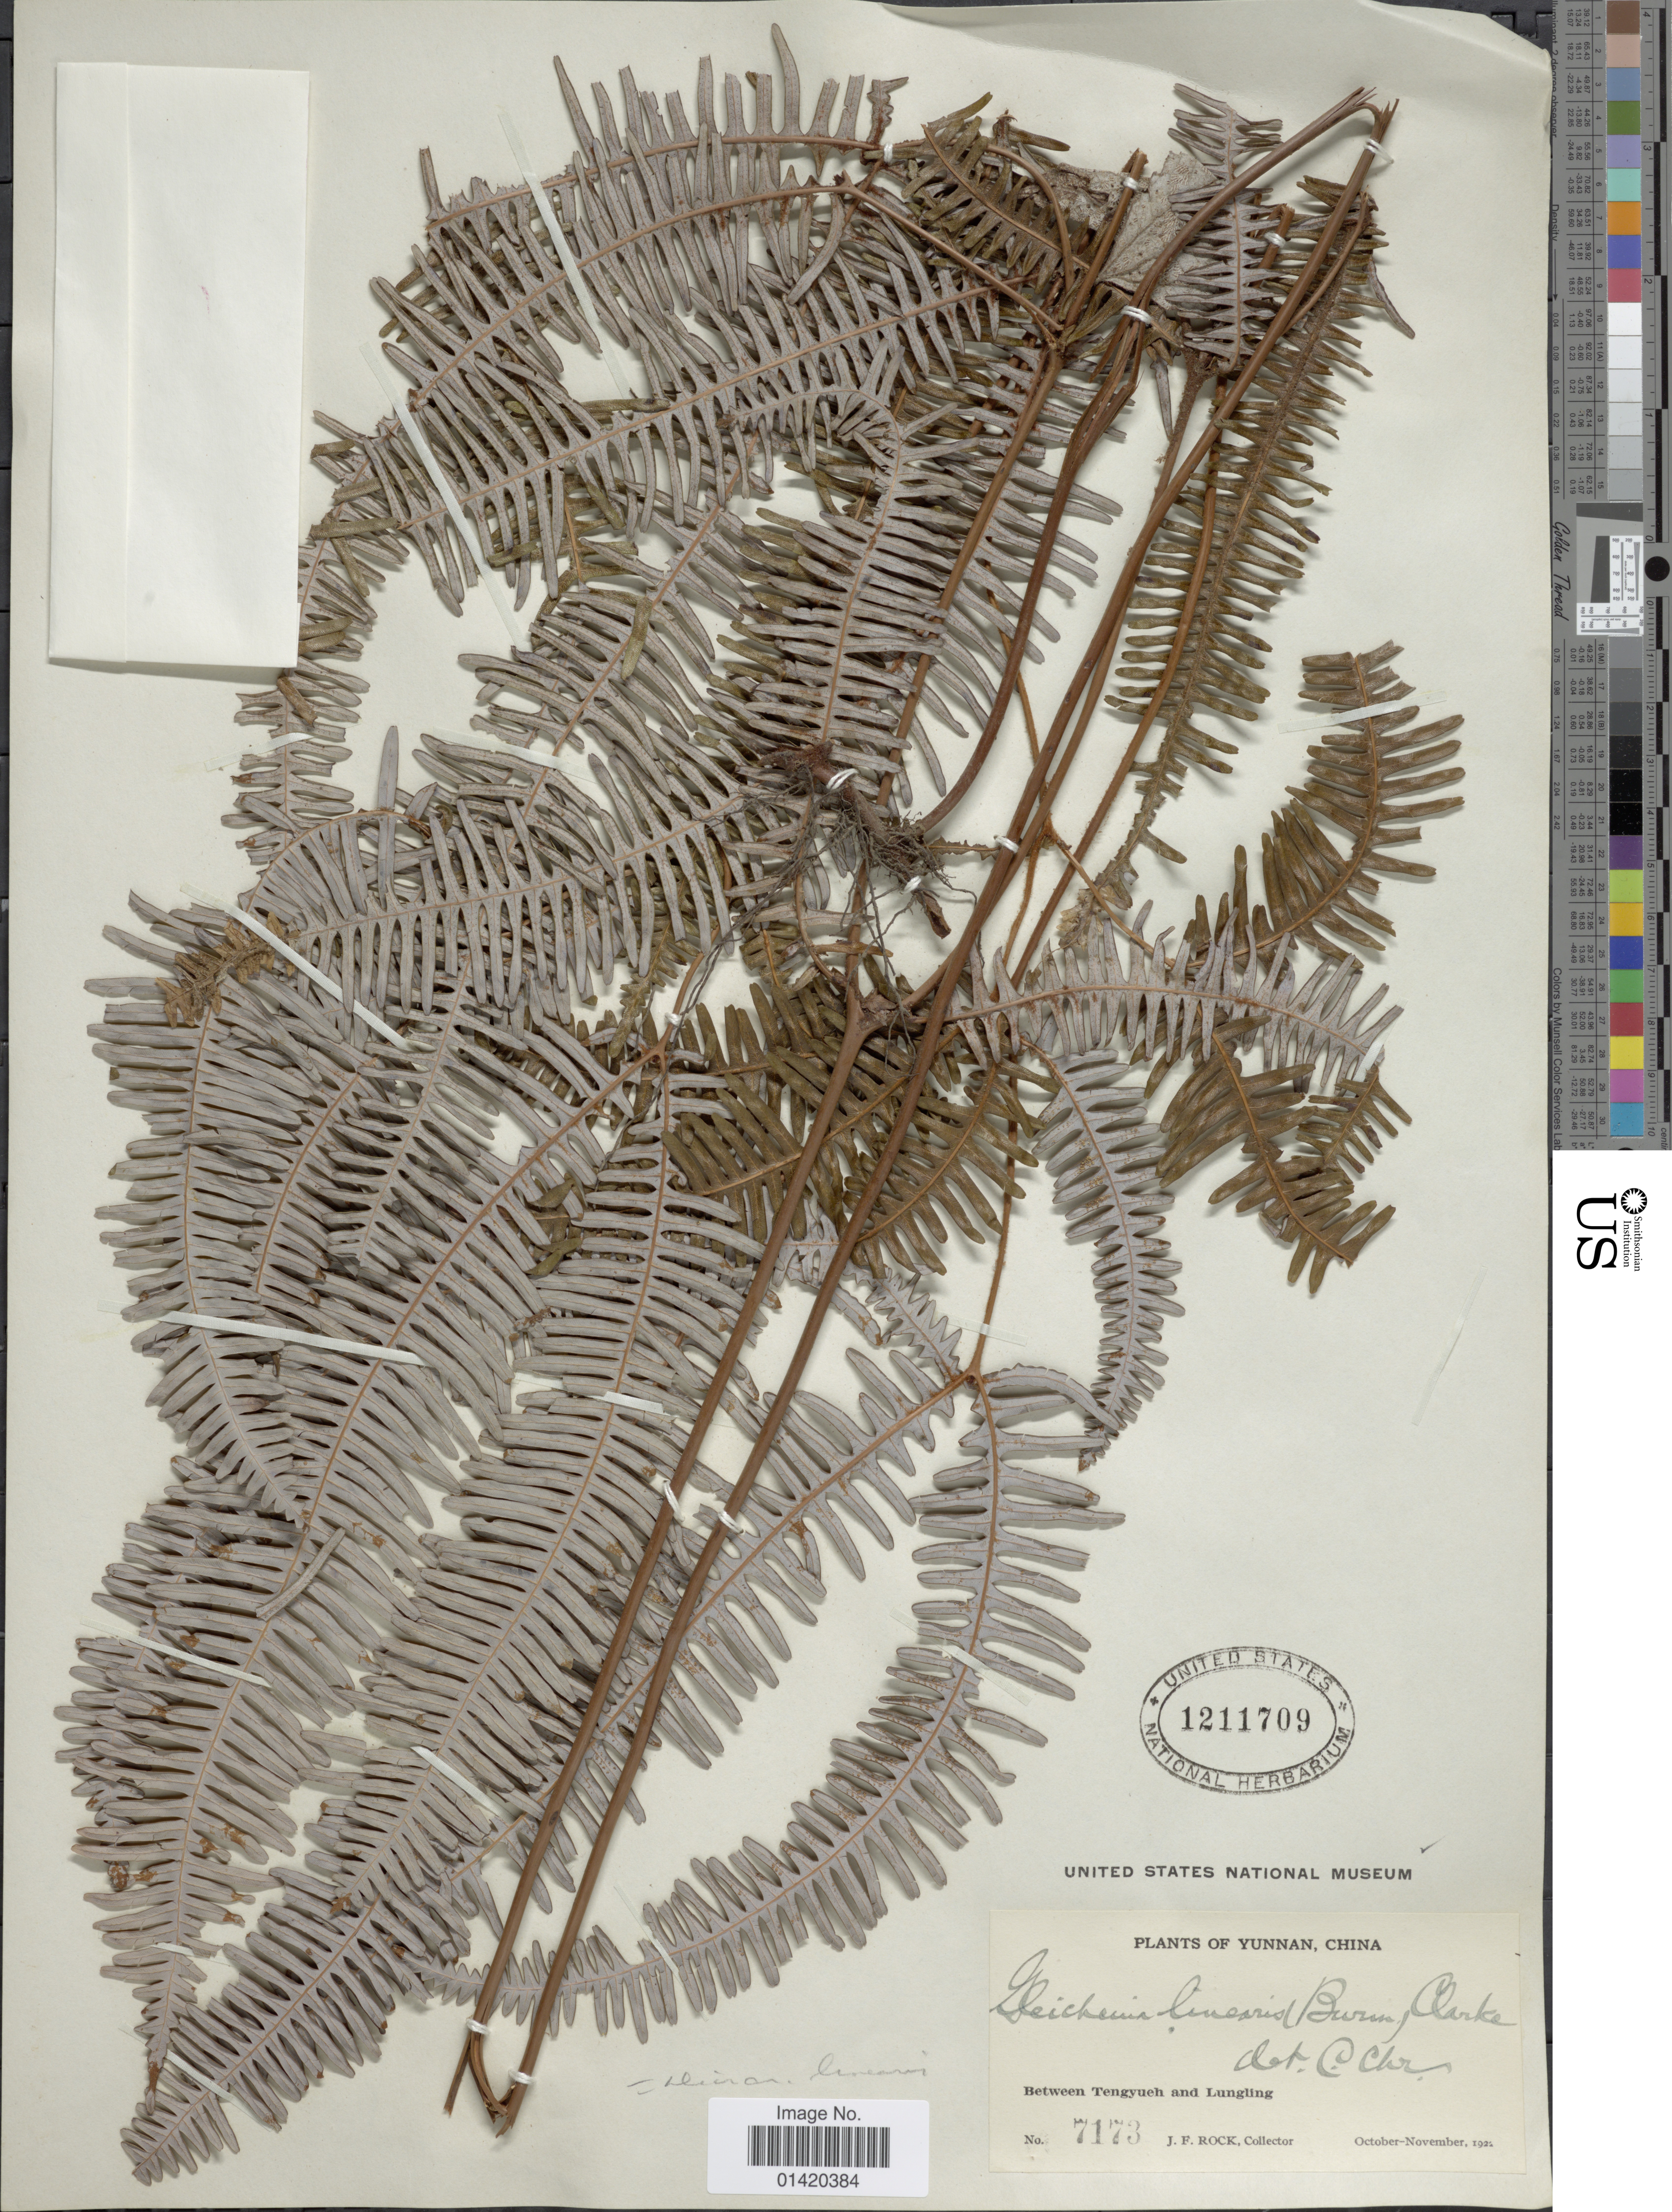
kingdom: Plantae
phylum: Tracheophyta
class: Polypodiopsida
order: Gleicheniales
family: Gleicheniaceae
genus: Dicranopteris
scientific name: Dicranopteris linearis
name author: (Burm. f.) Underw.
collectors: J. Rock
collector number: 7173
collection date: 1922-10/1922-11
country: China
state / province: Yunnan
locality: Between Tengyueh and Lungling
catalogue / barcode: US 1211709